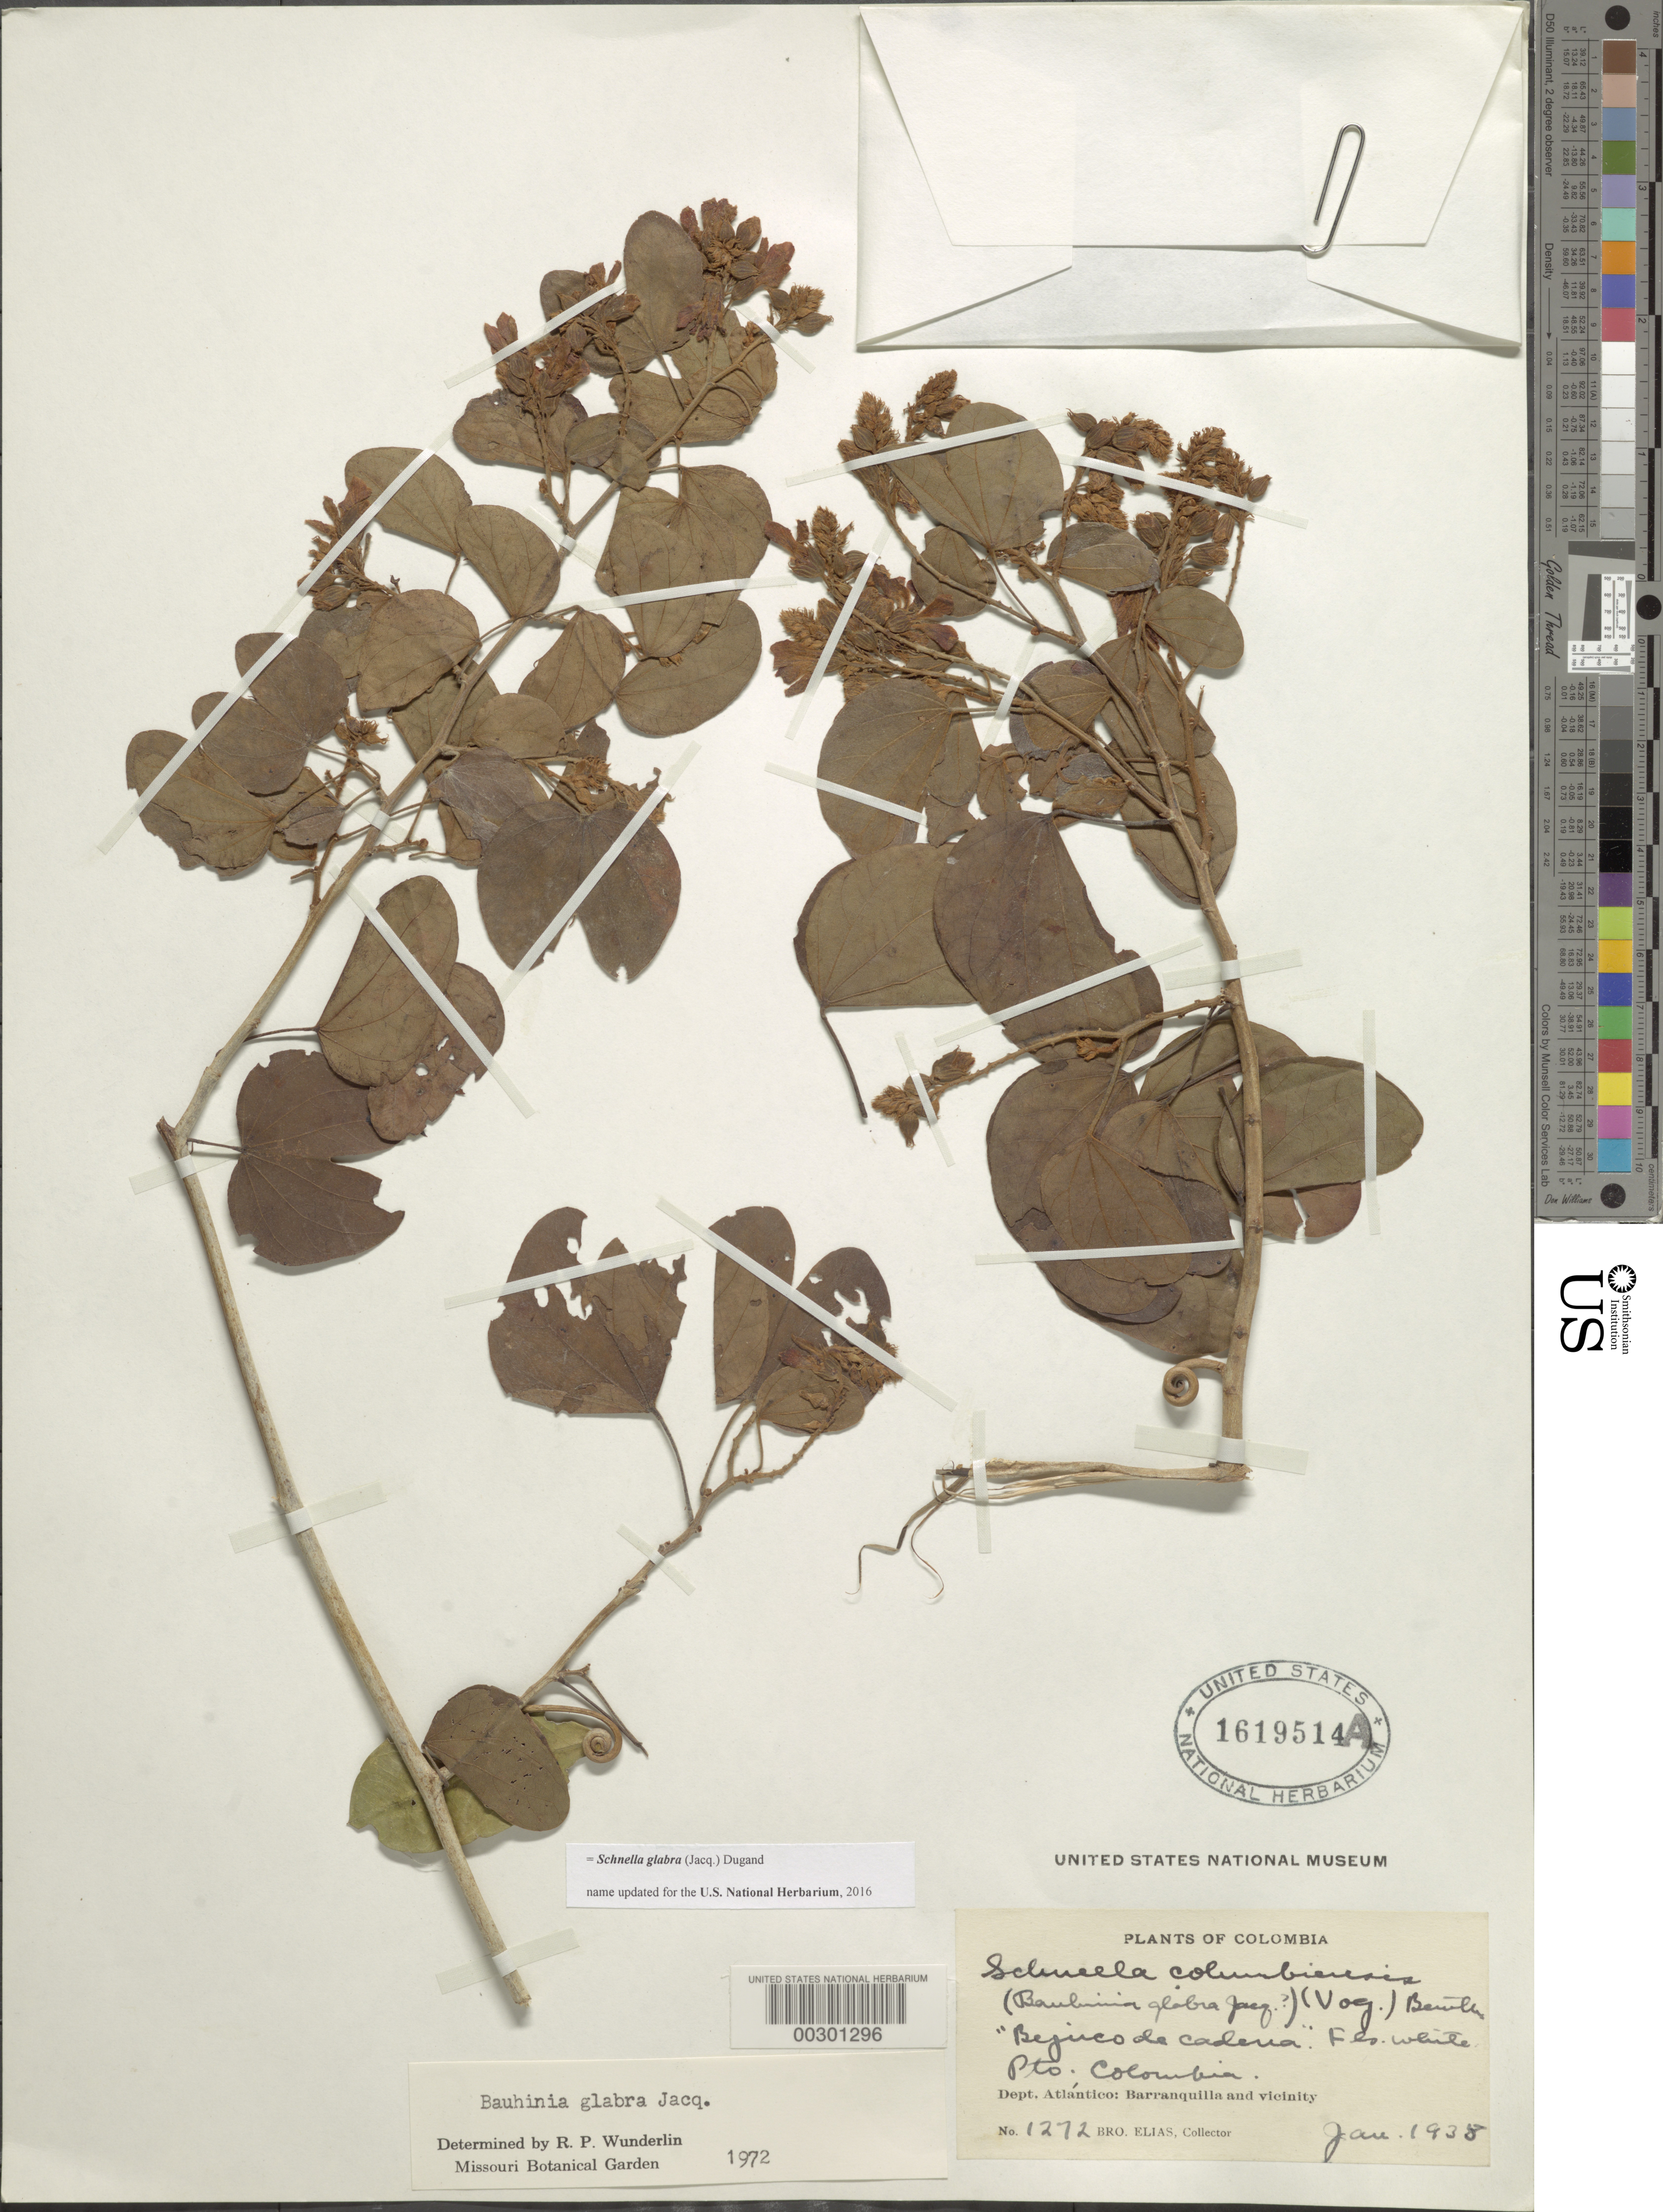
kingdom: Plantae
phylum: Tracheophyta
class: Magnoliopsida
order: Fabales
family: Fabaceae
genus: Schnella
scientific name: Schnella glabra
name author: (Jacq.) Dugand G.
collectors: Bro. Elias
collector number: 1272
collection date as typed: Jan 1938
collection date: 1938-01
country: Colombia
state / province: Atlántico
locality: Barranquilla and vicinity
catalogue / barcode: US 1619514A